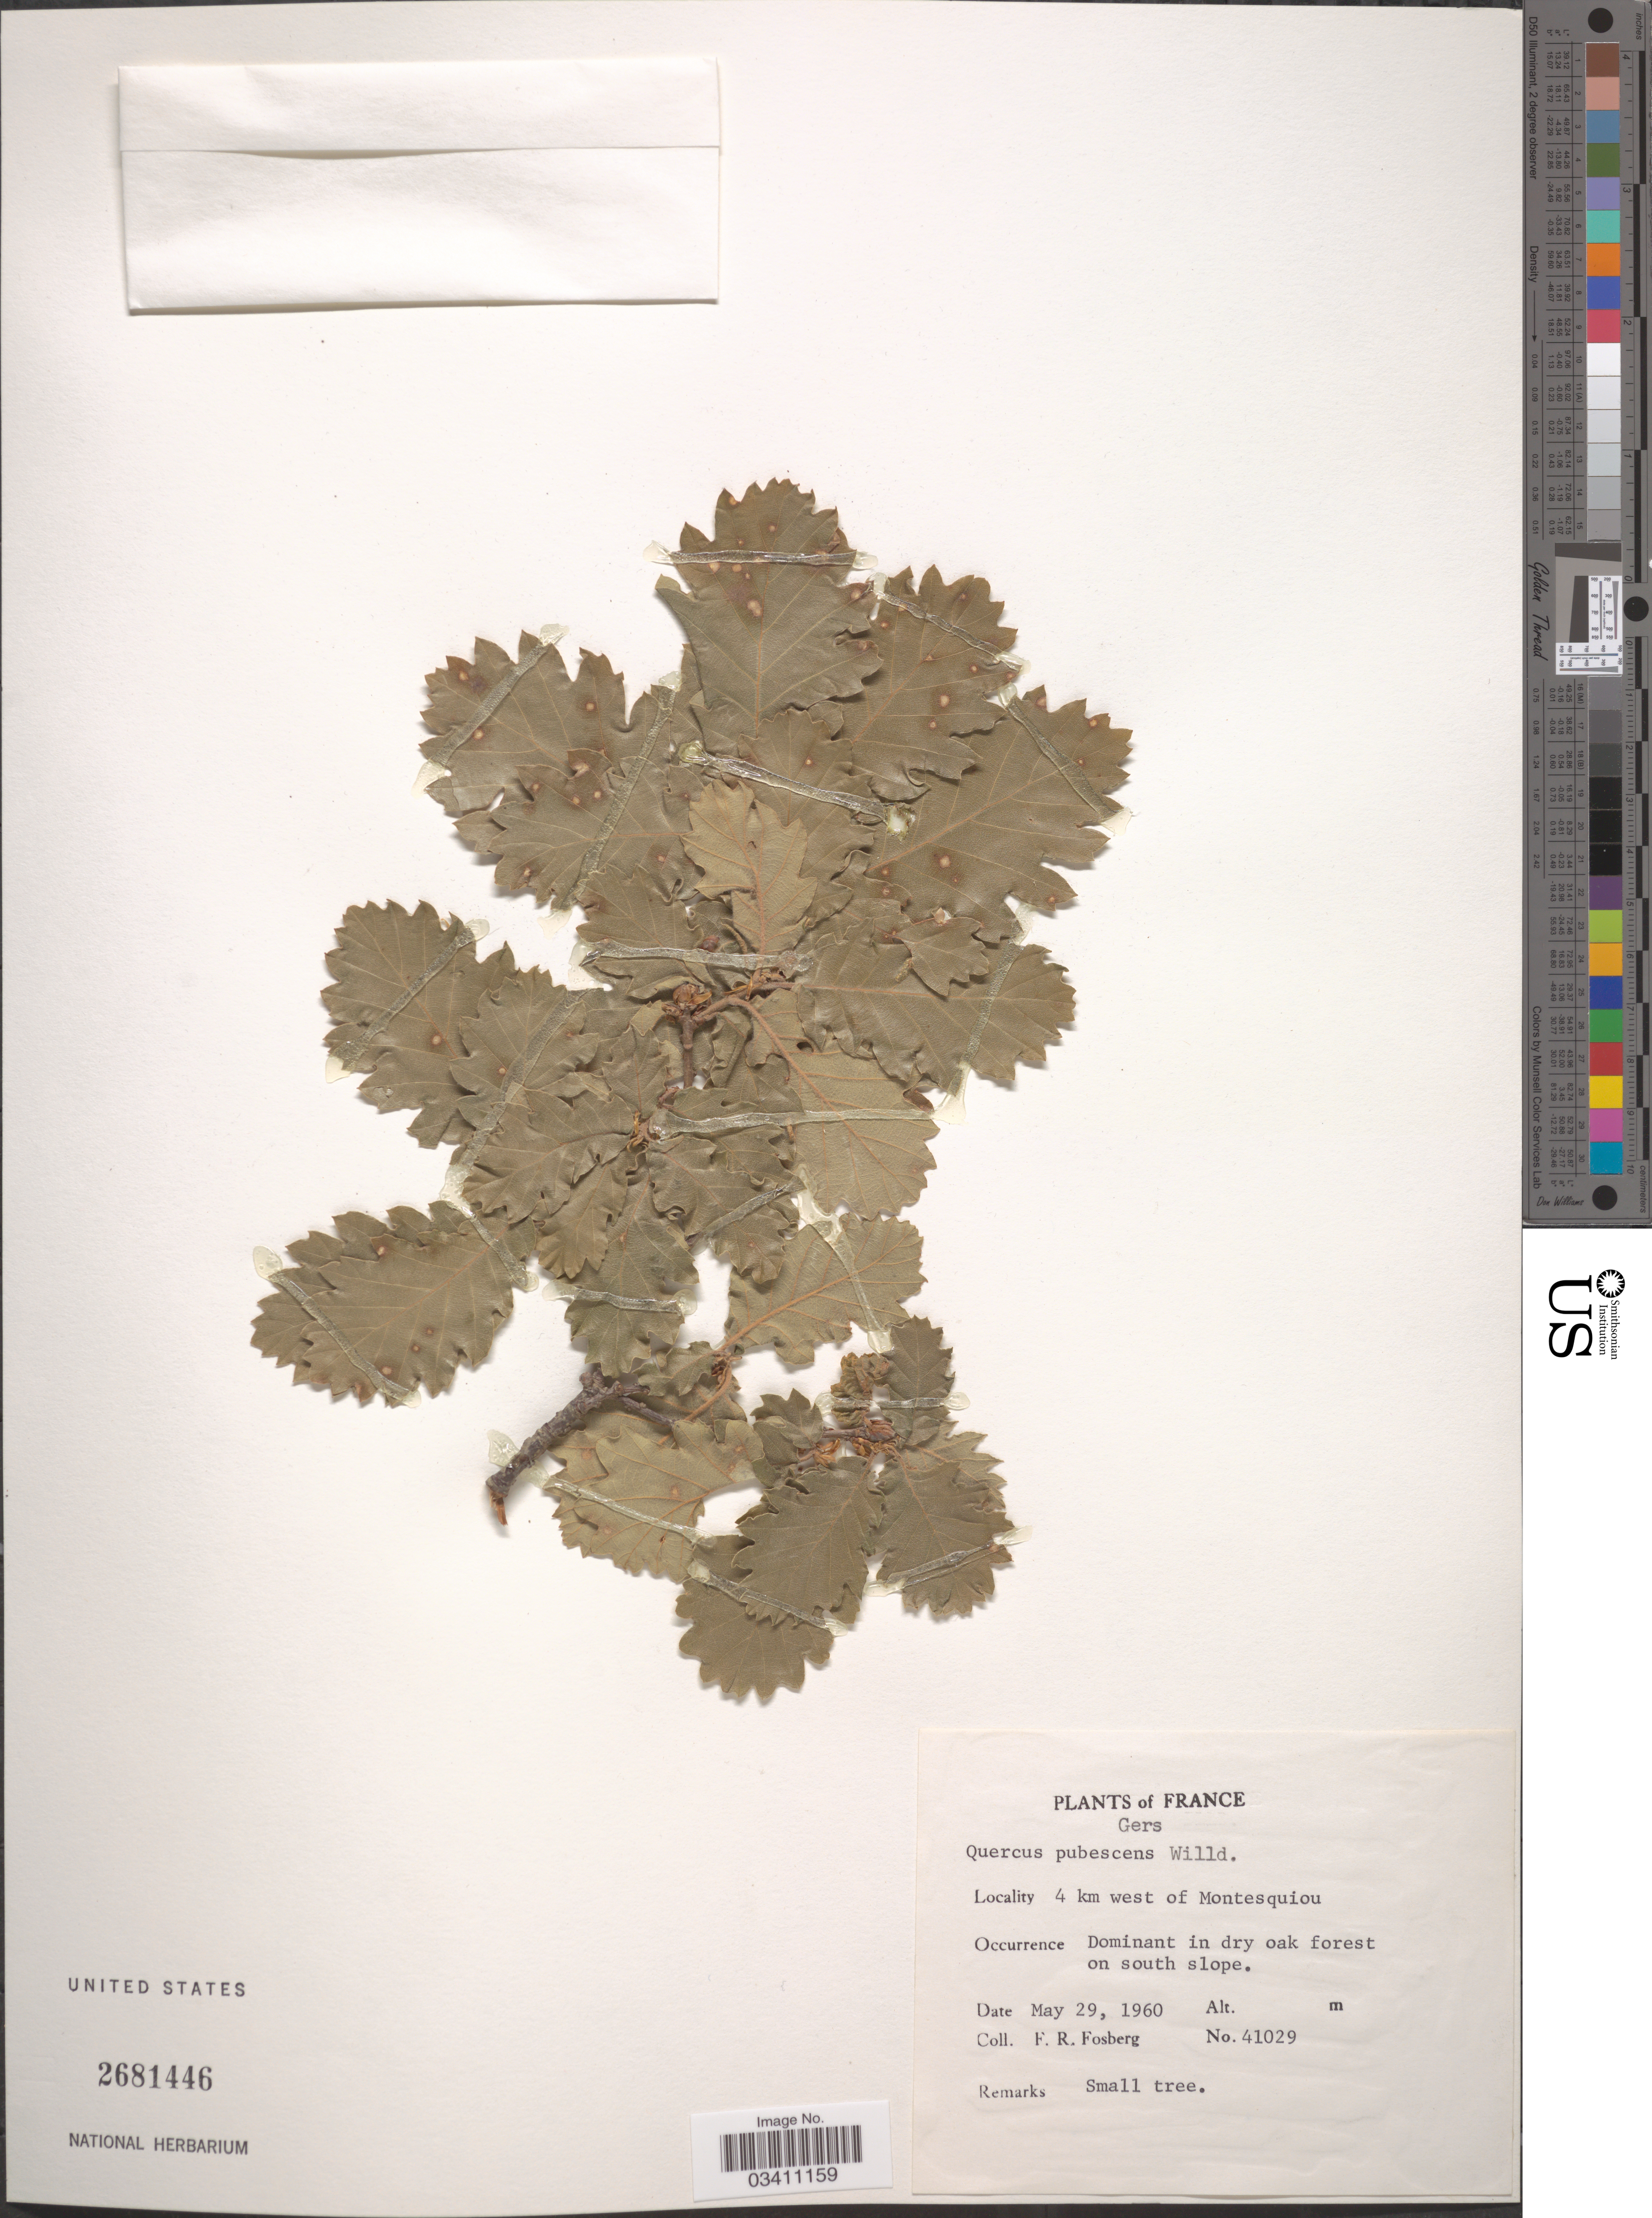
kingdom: Plantae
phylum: Tracheophyta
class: Magnoliopsida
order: Fagales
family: Fagaceae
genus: Quercus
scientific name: Quercus pubescens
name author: Willd.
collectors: F. R. Fosberg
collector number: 41029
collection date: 1960-05-29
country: France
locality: Gers. 4 km west of Montesquiou.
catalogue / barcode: US 2681446